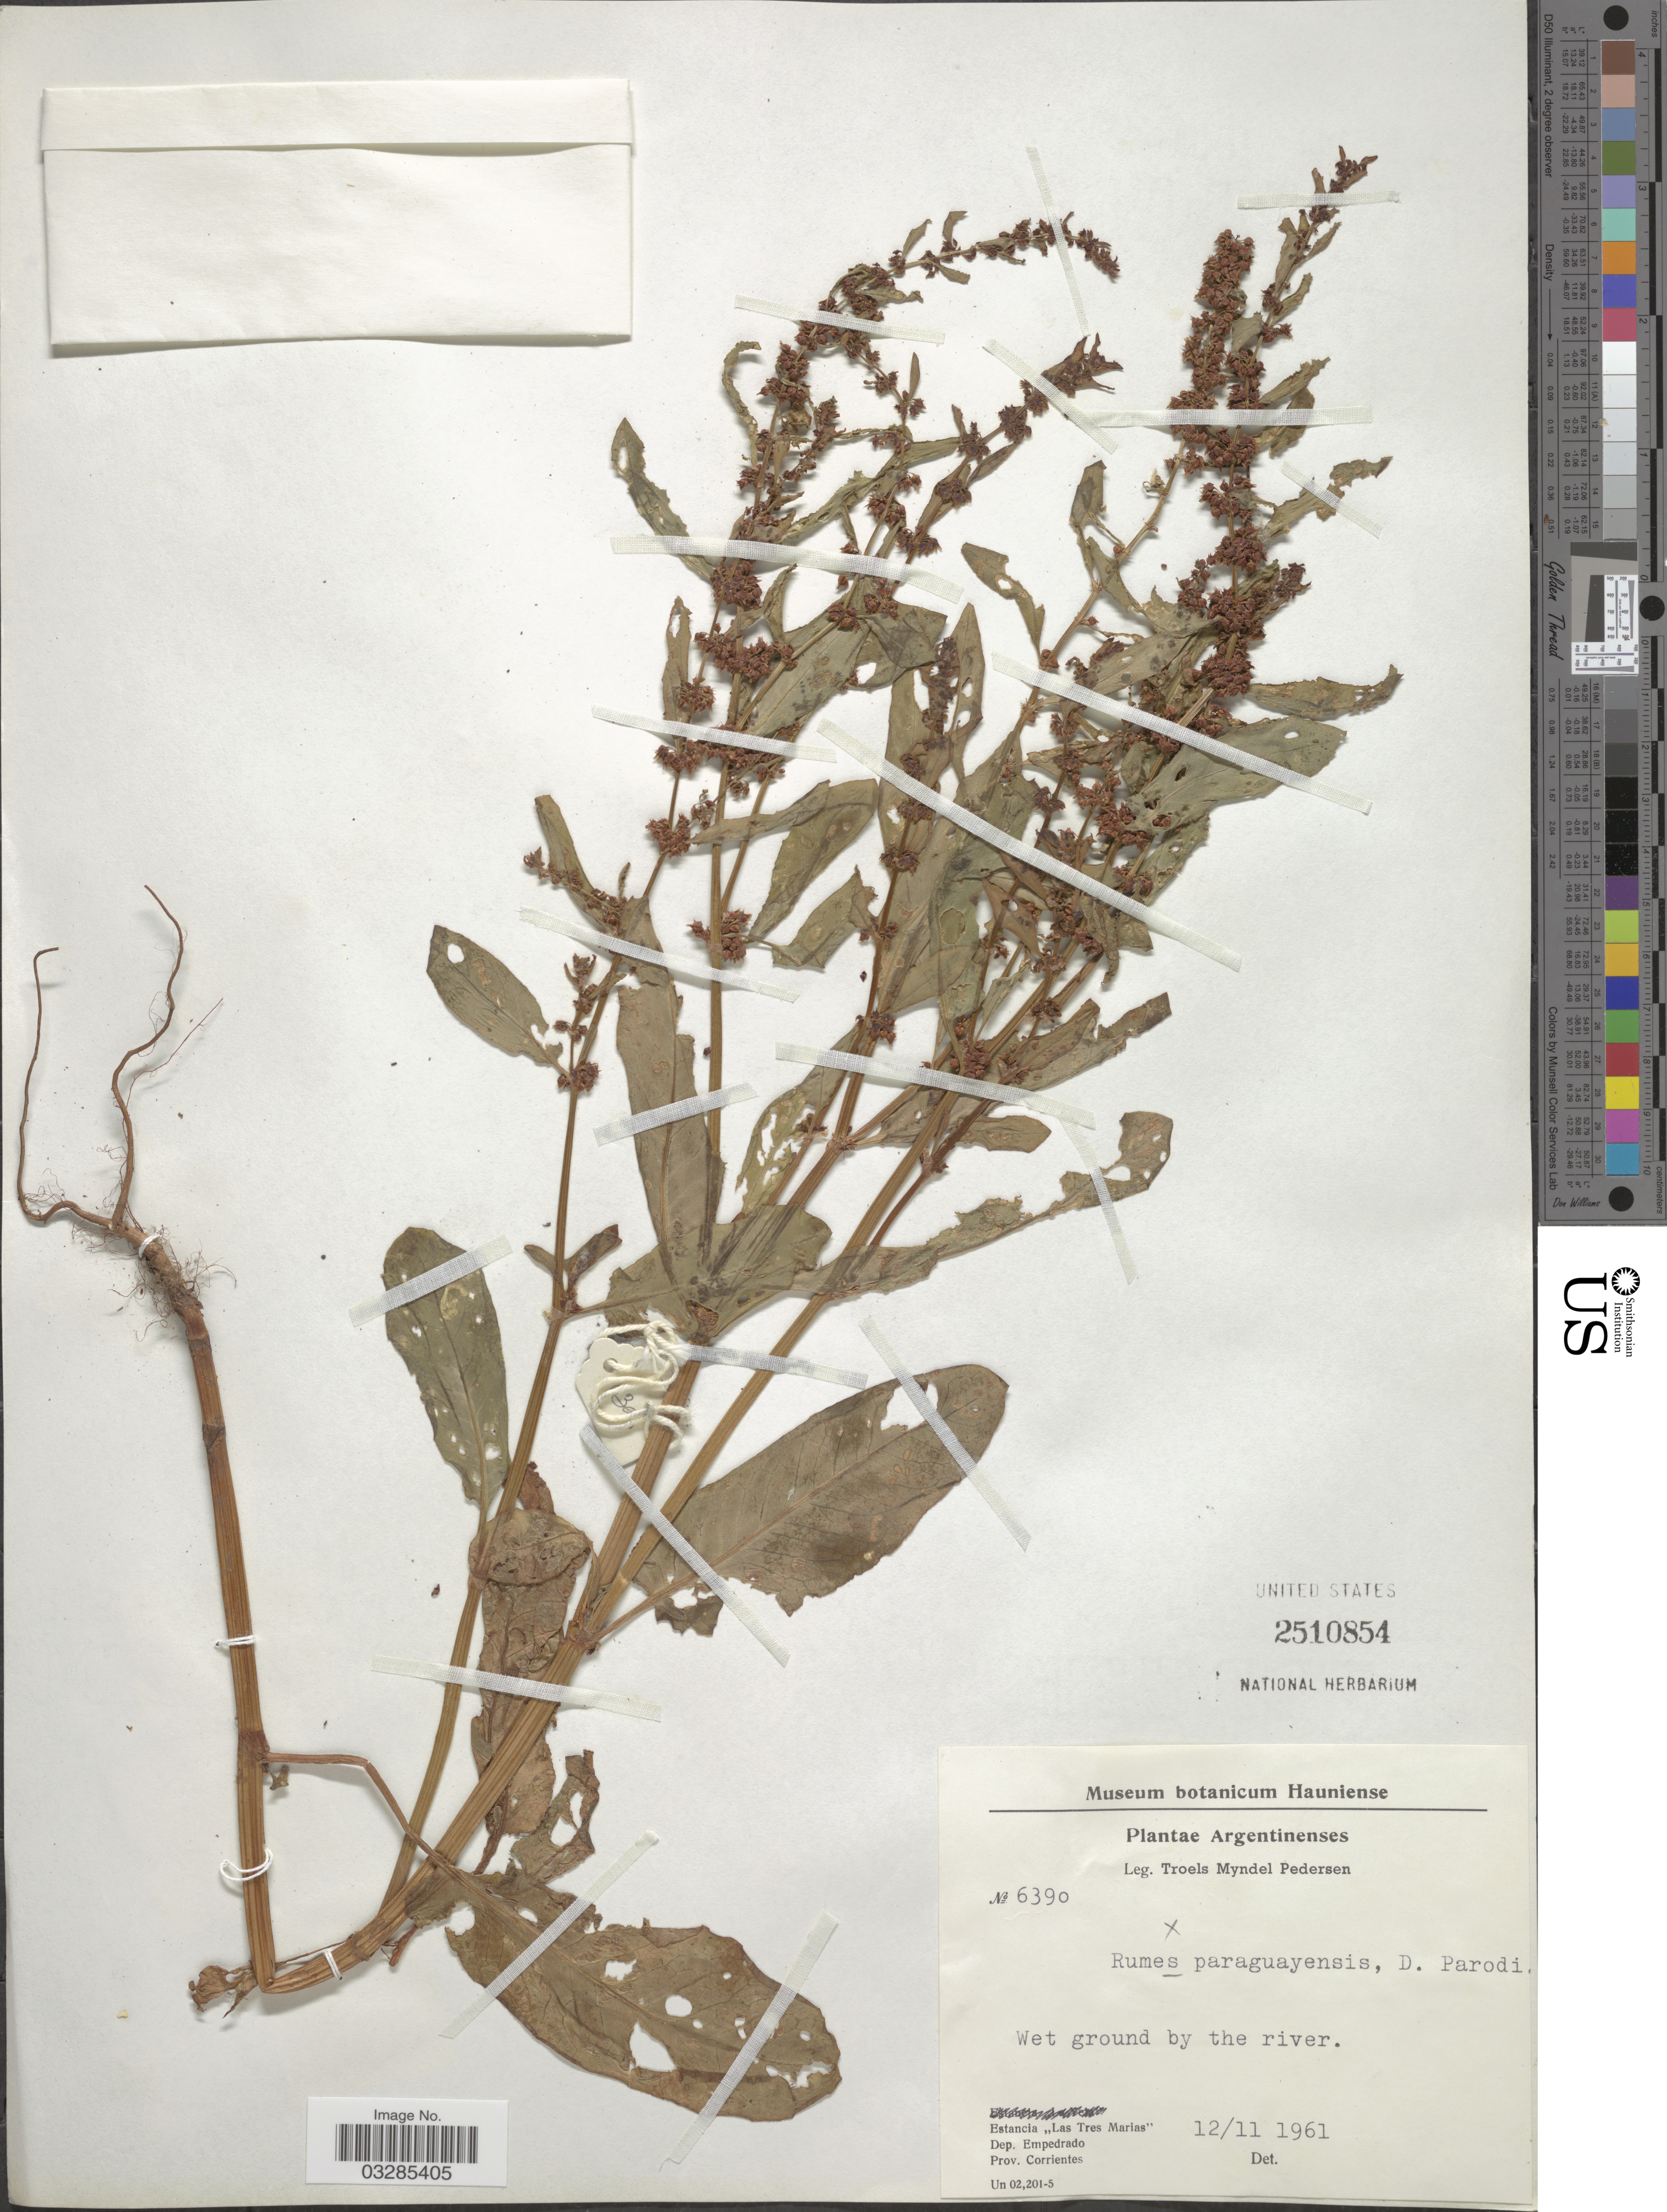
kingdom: Plantae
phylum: Tracheophyta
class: Magnoliopsida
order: Caryophyllales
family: Polygonaceae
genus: Rumex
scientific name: Rumex paraguayensis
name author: Parodi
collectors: T. Pederson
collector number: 6390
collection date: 1961-11-12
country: Argentina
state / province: Corrientes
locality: Estancia "Las Tres Marias". Dep. Empedrado.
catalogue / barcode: US 2510854